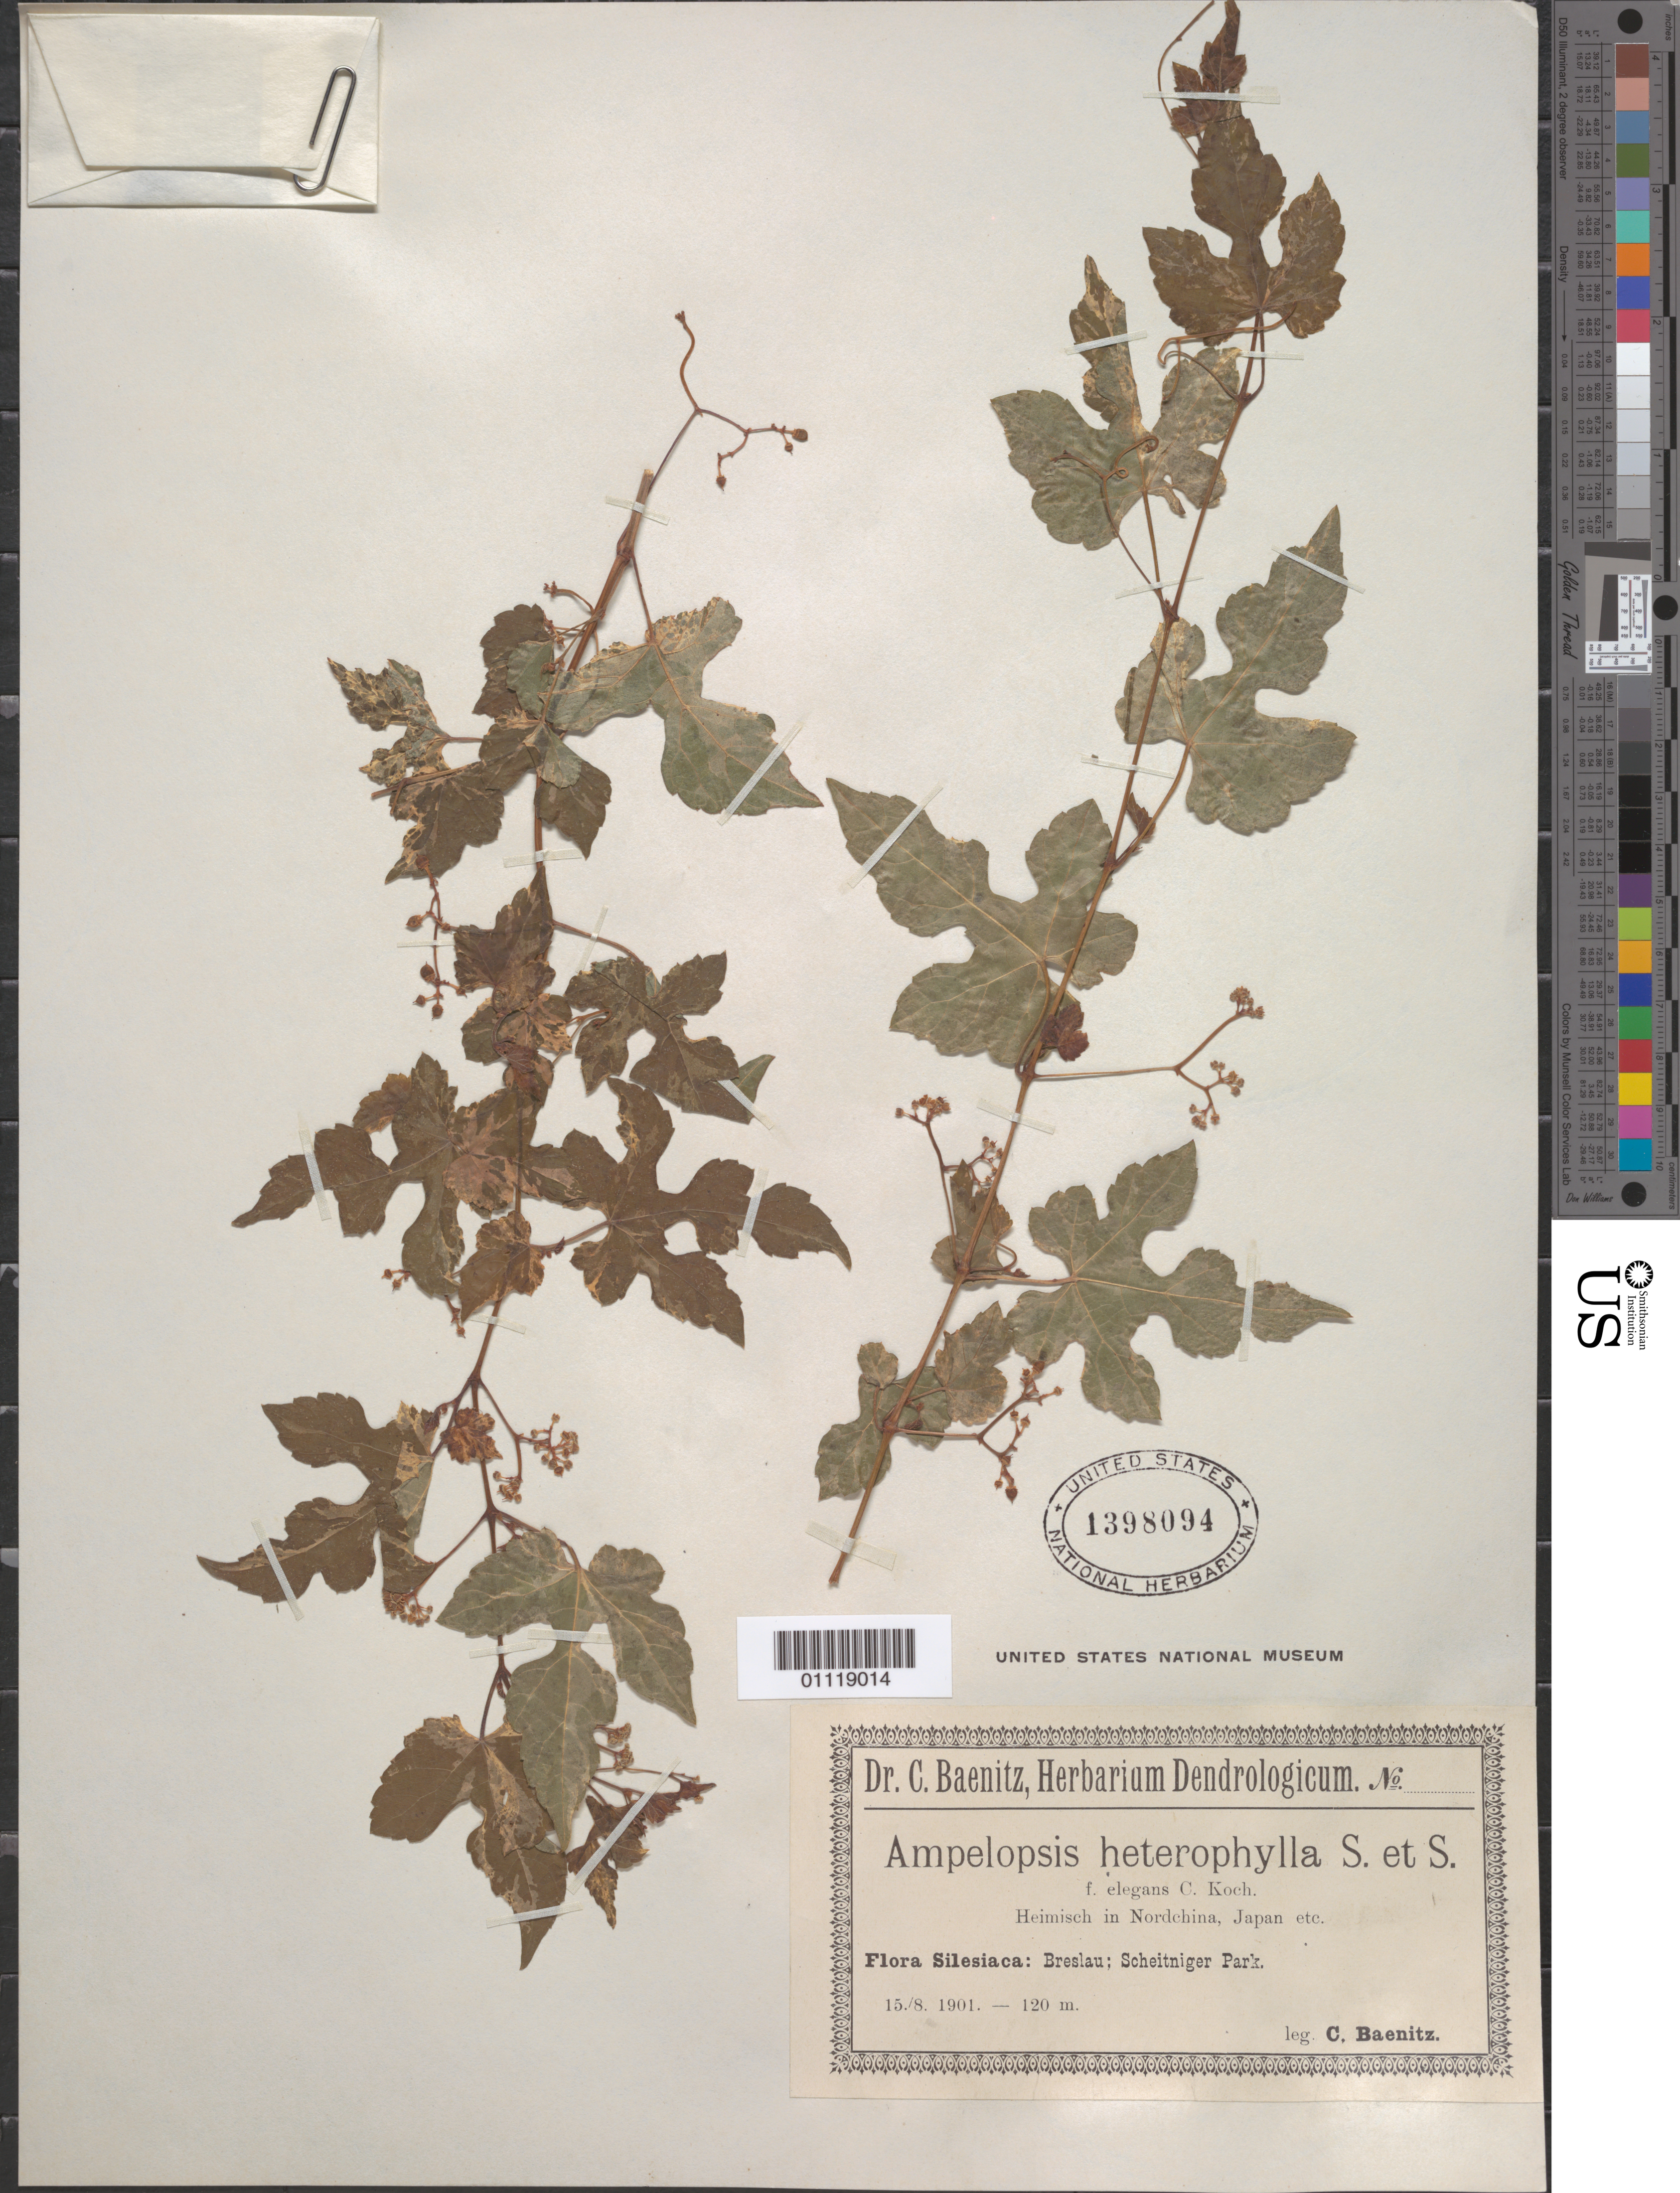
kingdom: Plantae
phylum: Tracheophyta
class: Magnoliopsida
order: Vitales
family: Vitaceae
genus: Ampelopsis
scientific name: Ampelopsis brevipedunculata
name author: (Maxim.) Trautv.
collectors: C. G. Baenitz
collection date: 1901-08-15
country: Poland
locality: Flora Silesiaca: Breslau; Scheitniger Park. Heimisch i [native to] Nordchina, Japan, etc.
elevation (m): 120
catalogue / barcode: US 1398094